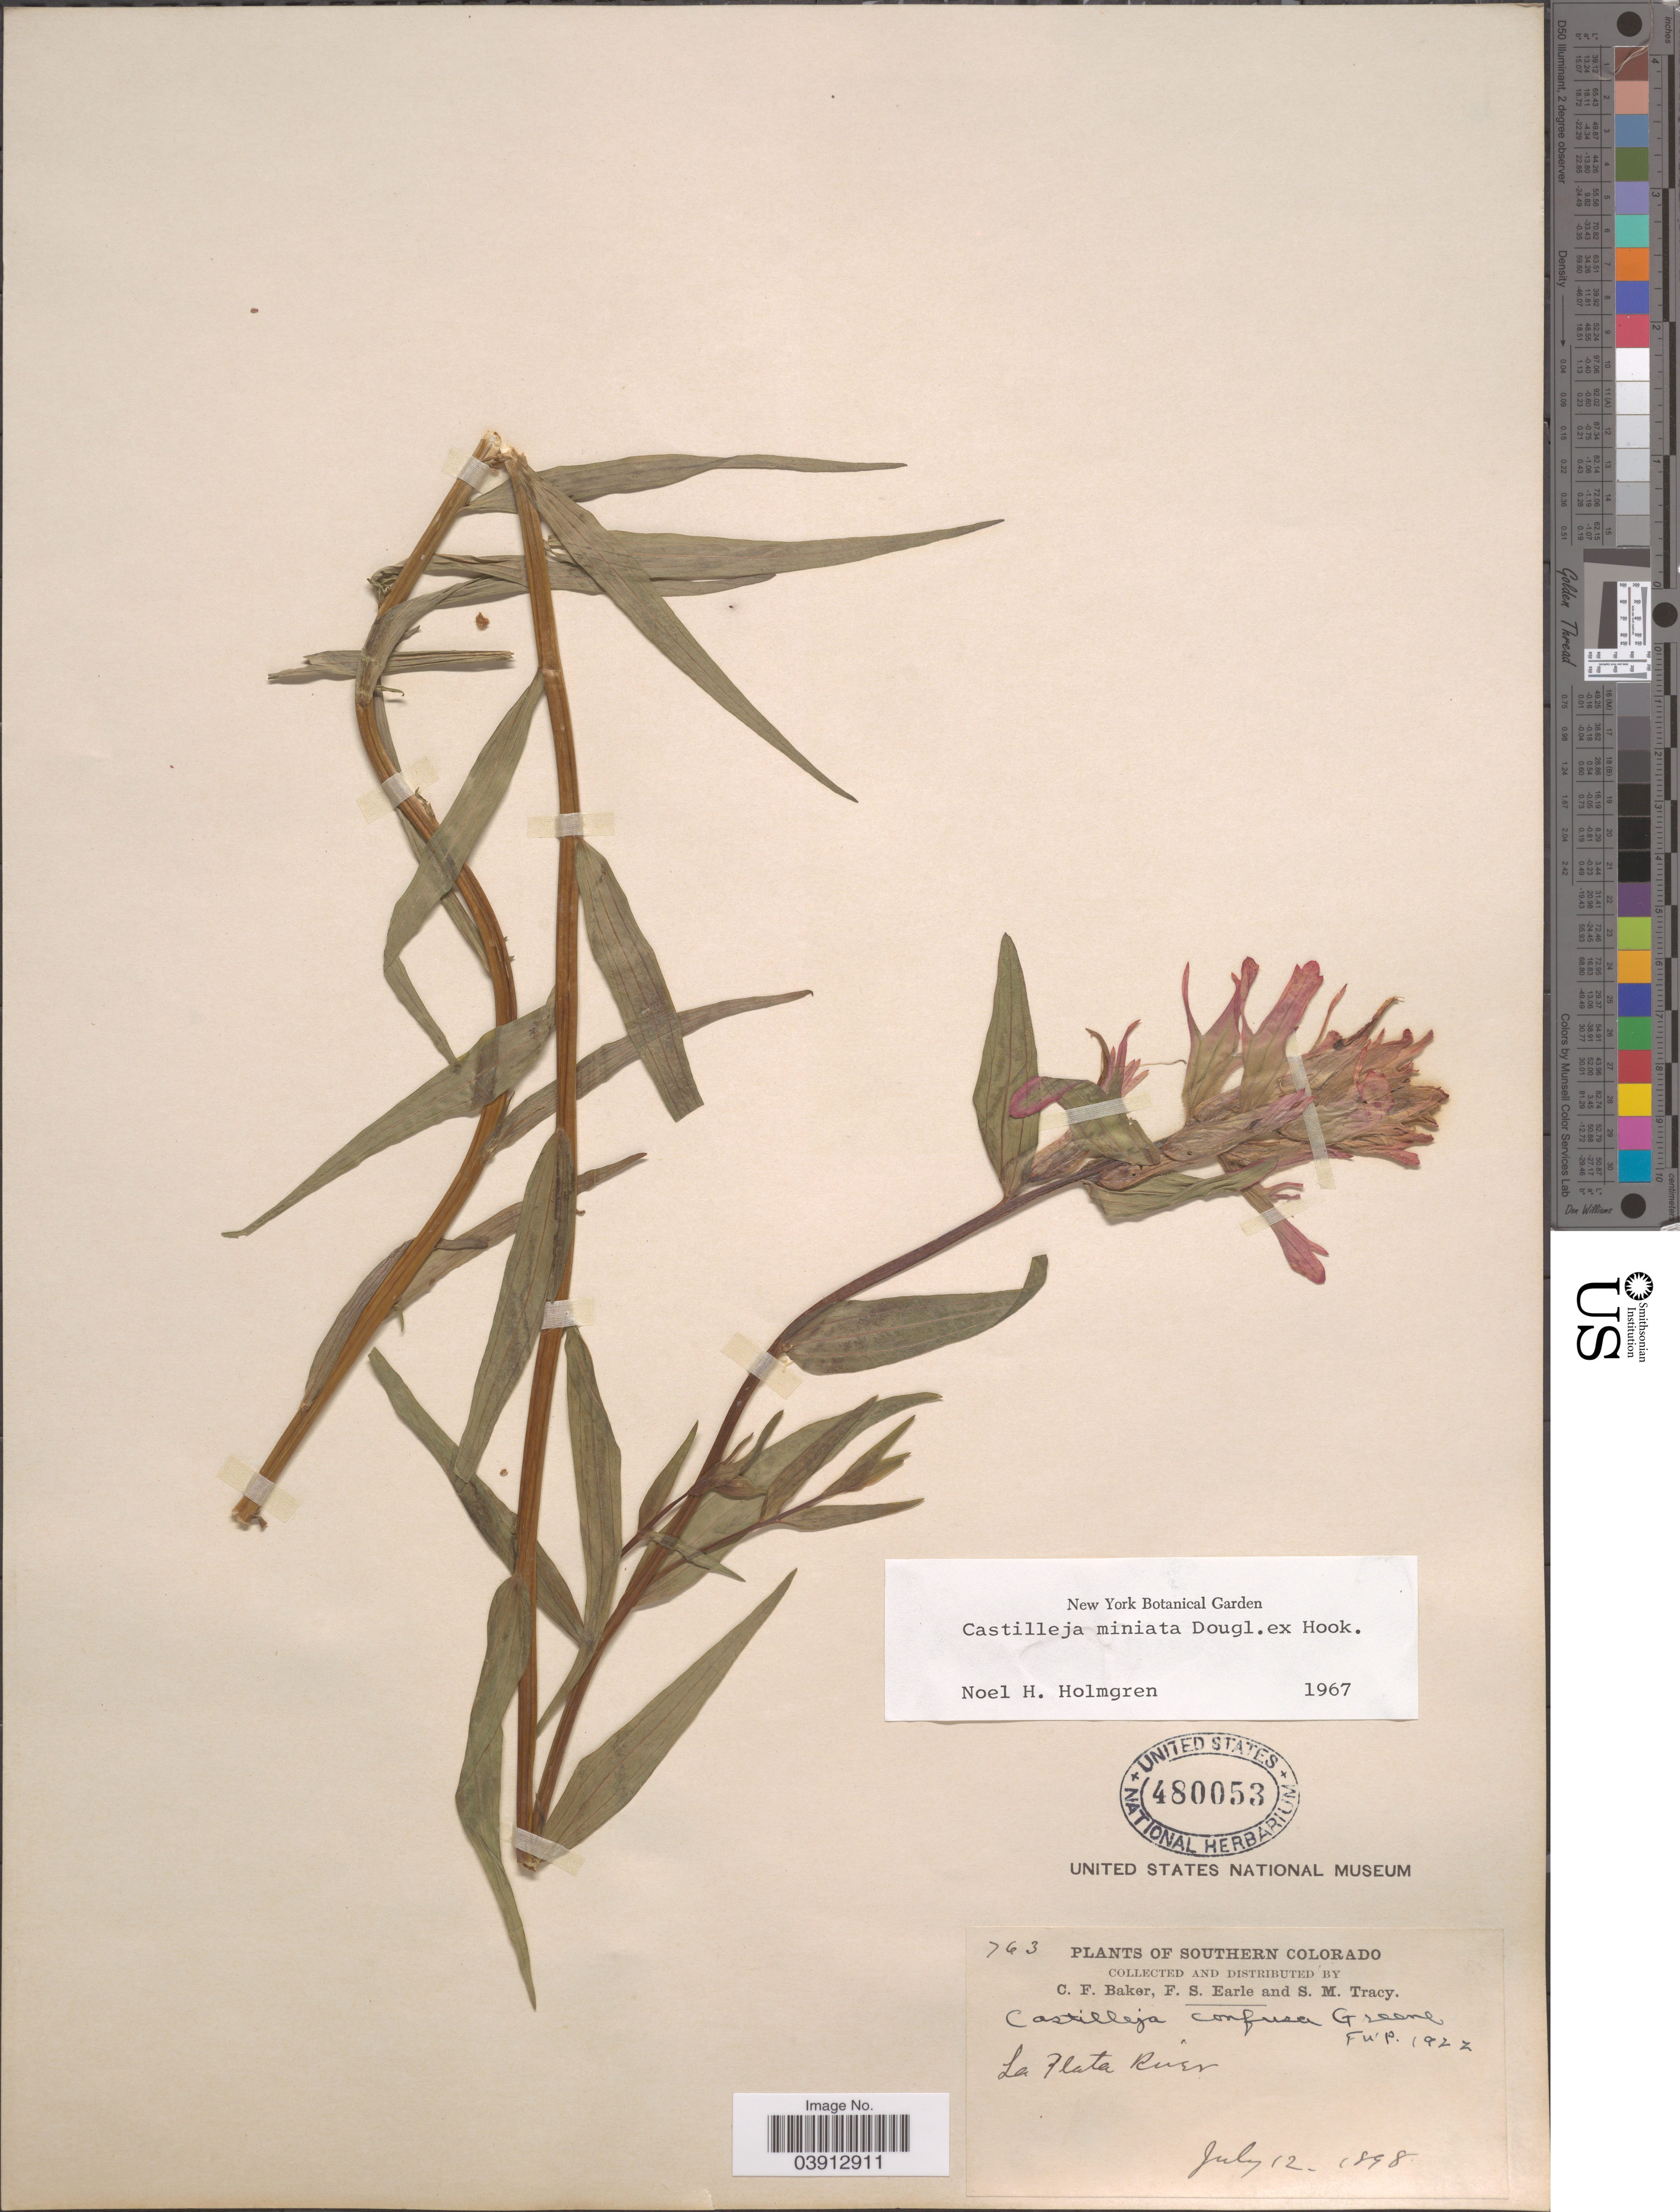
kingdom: Plantae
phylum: Tracheophyta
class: Magnoliopsida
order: Lamiales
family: Orobanchaceae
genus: Castilleja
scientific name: Castilleja miniata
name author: Douglas ex Hook.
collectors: C. F. Baker, F. S. Earle & S. M. Tracy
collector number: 763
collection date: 1898-07-12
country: United States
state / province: Colorado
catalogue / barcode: US 480053